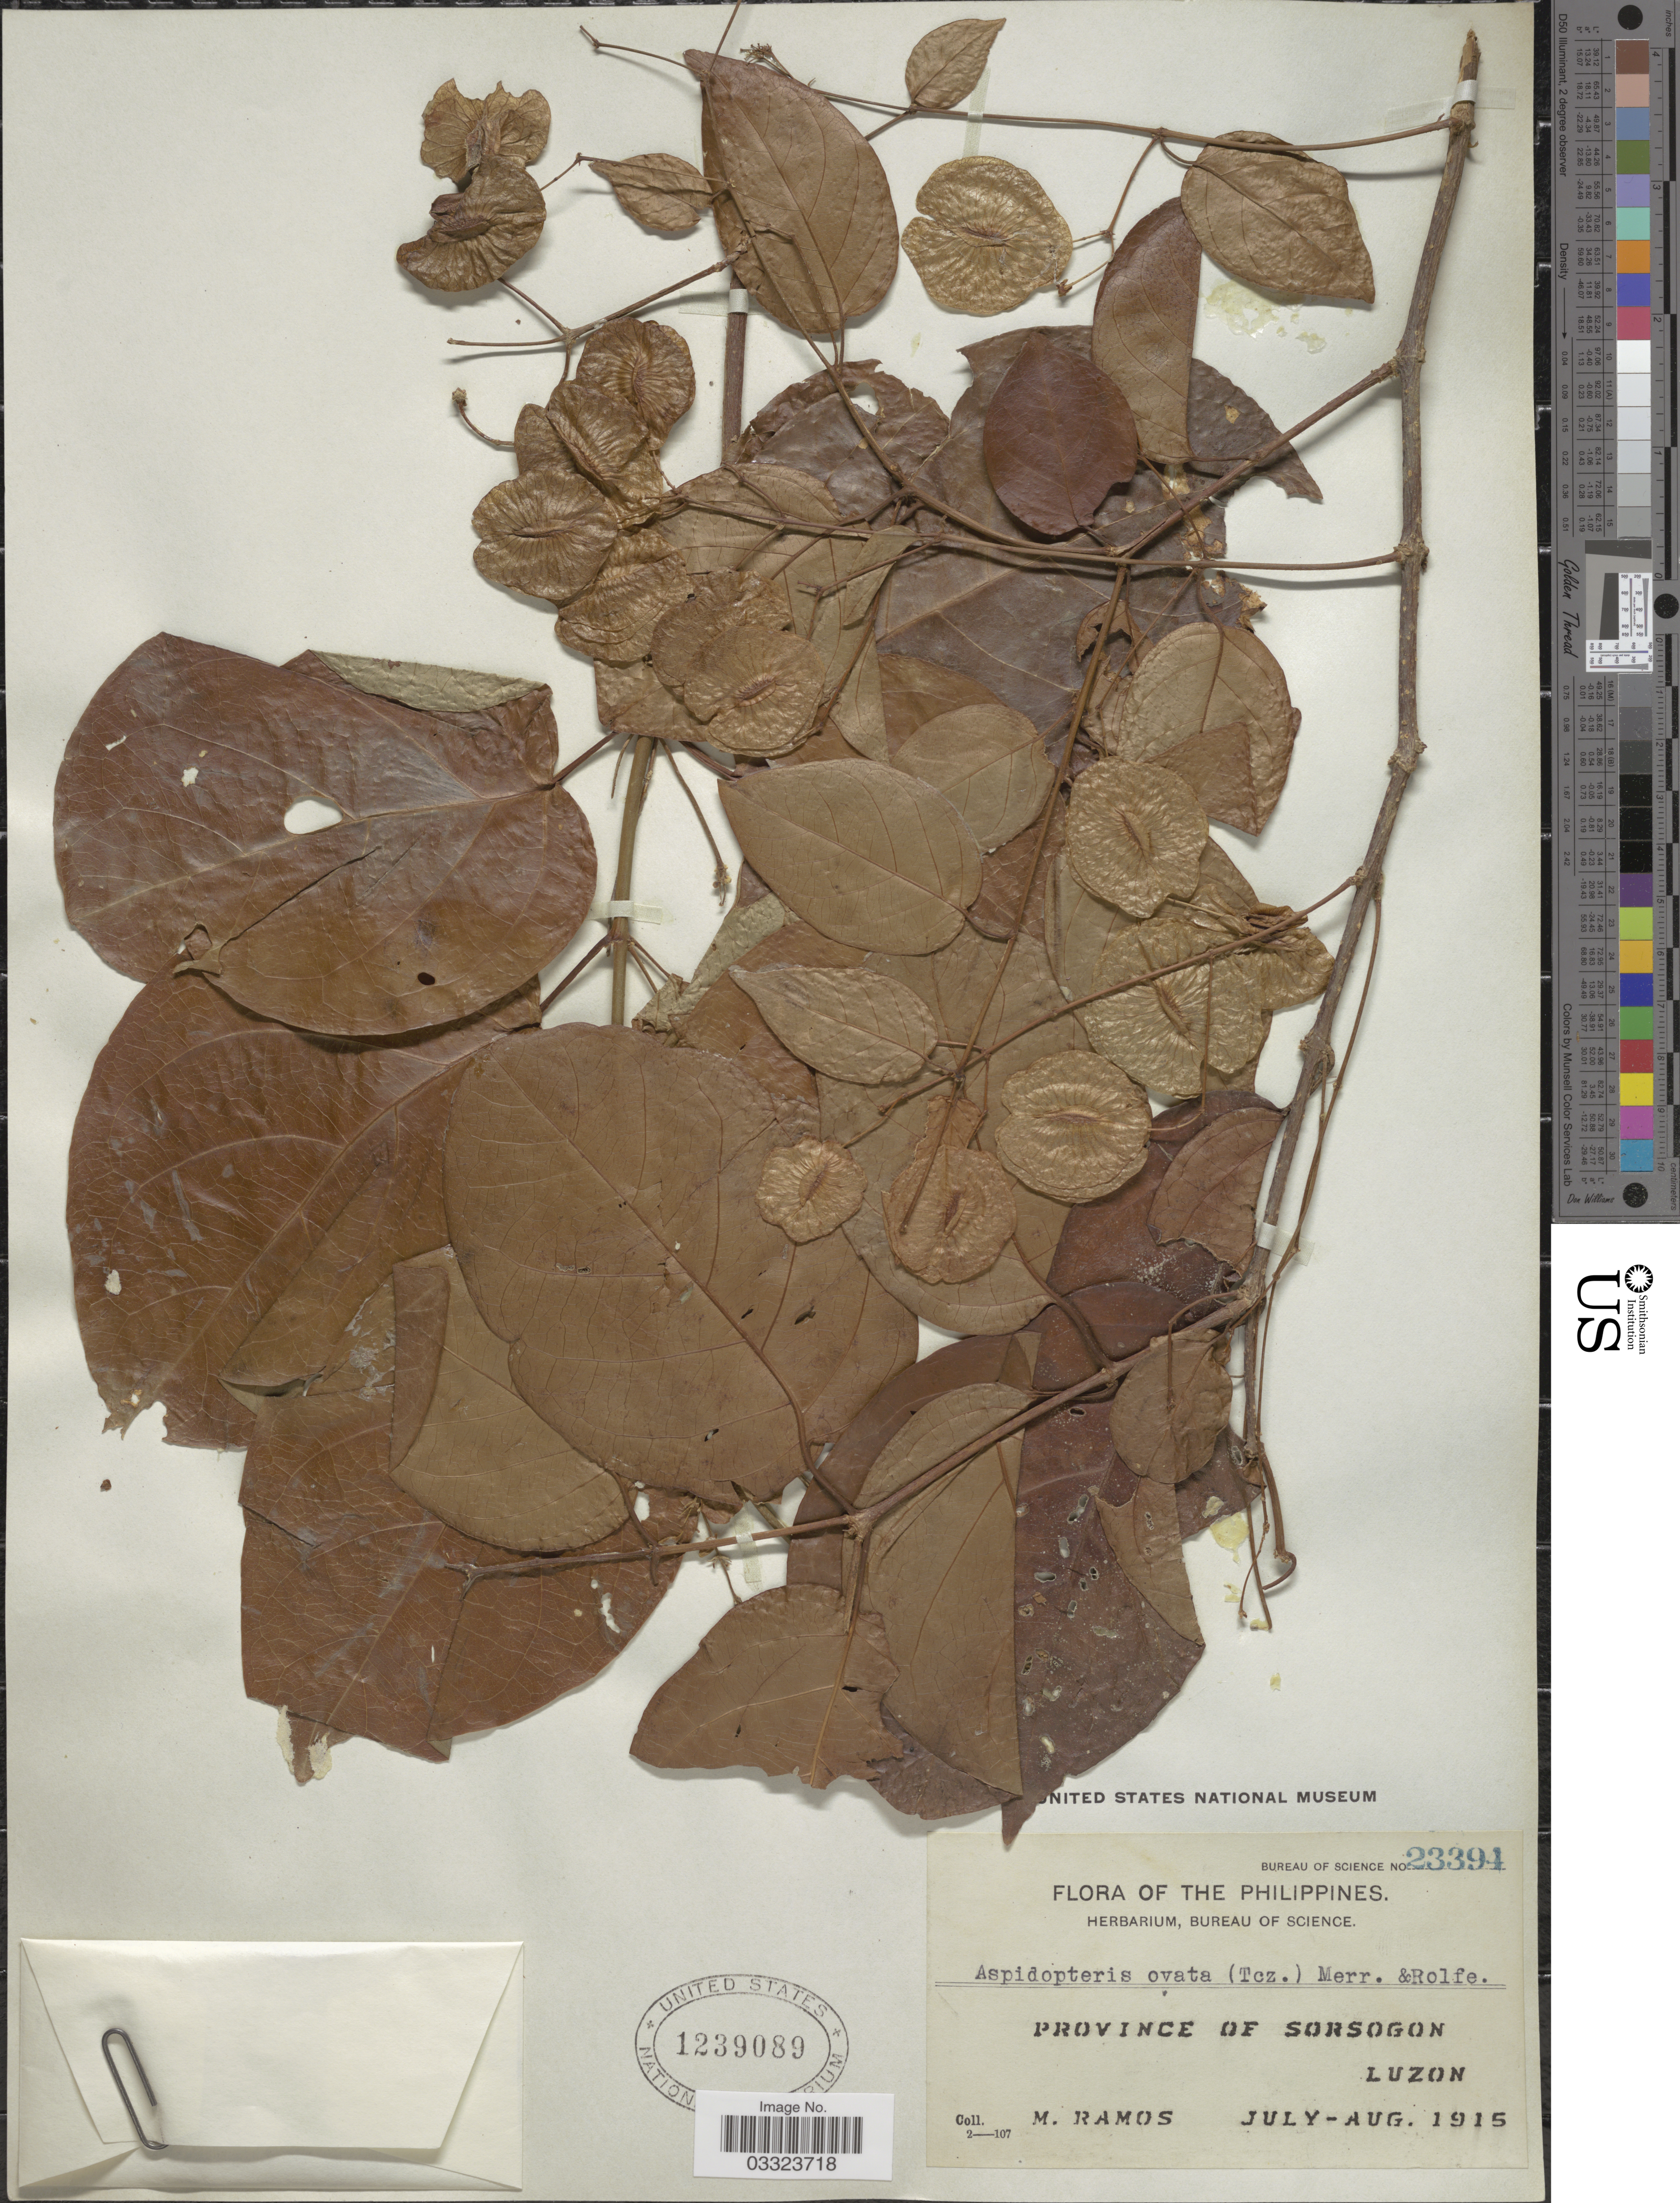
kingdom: Plantae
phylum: Tracheophyta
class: Magnoliopsida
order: Malpighiales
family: Malpighiaceae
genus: Aspidopterys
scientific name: Aspidopterys ovata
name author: Merr. & Rolfe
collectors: M. Ramos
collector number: Bureau of Science 23394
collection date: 1915-07/1915-08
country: Philippines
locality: Province of Sorsogon. Luzon.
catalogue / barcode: US 1239089